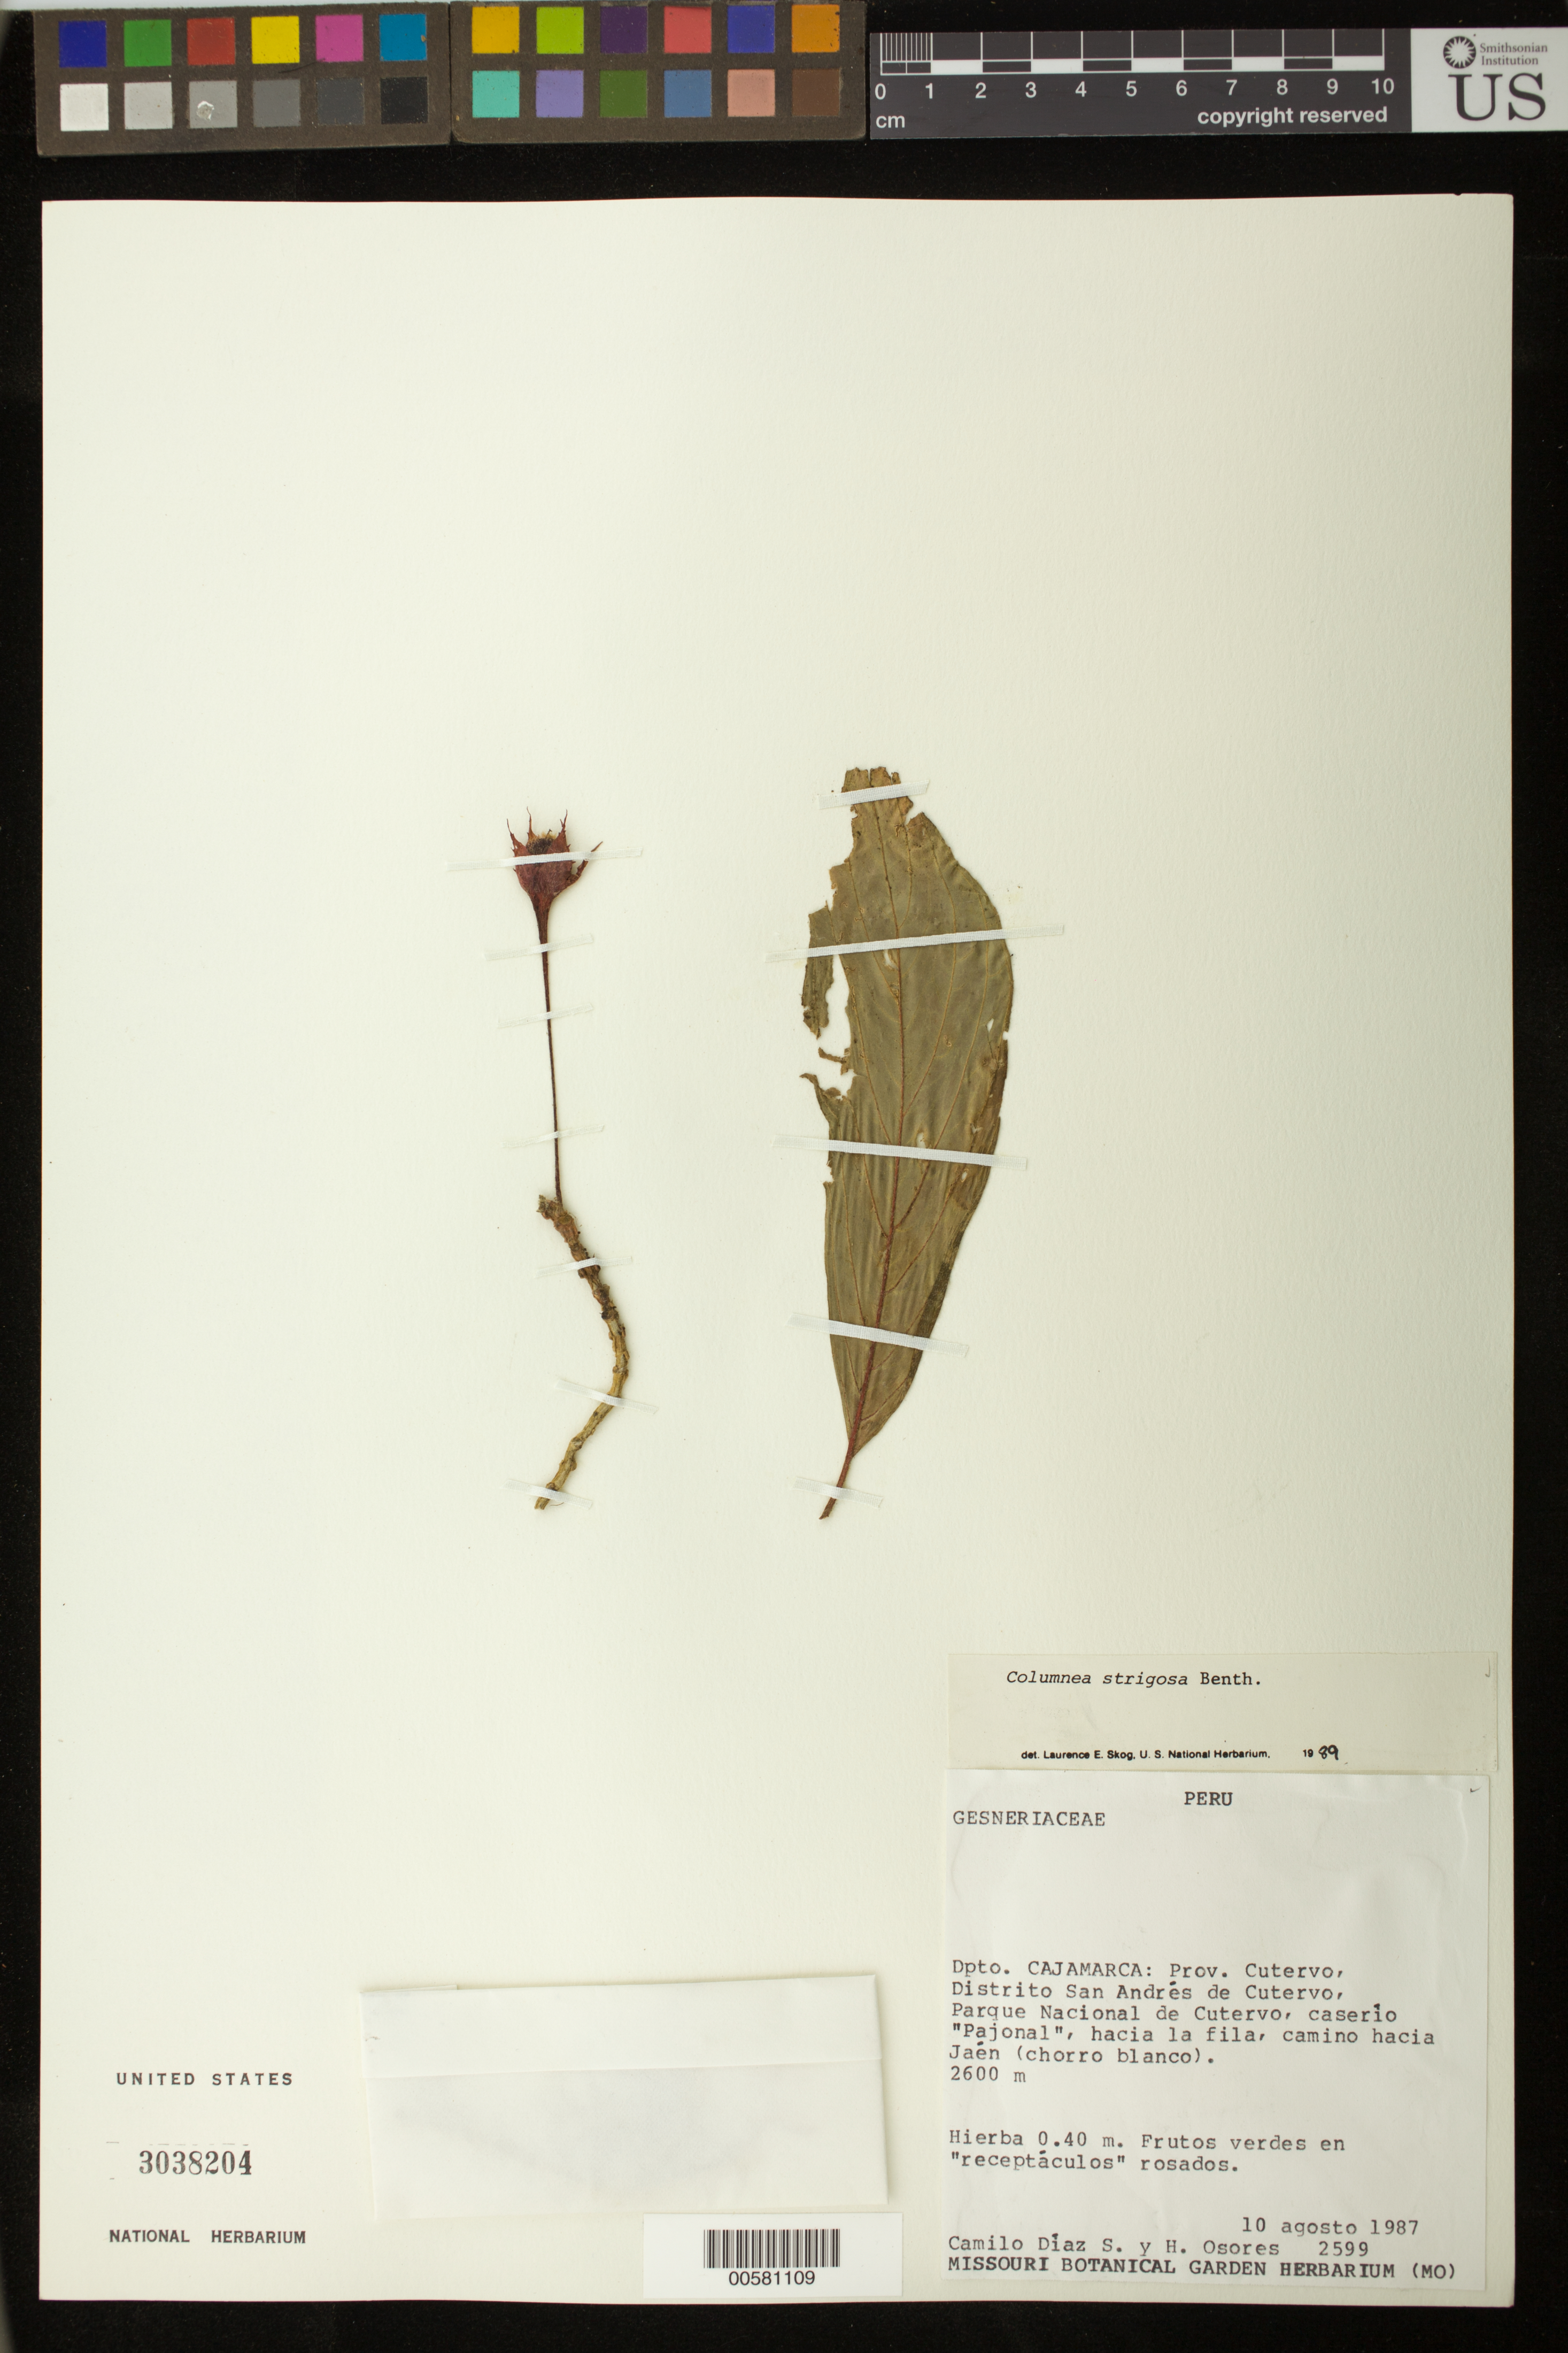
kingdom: Plantae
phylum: Tracheophyta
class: Magnoliopsida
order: Lamiales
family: Gesneriaceae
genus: Columnea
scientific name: Columnea strigosa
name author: Benth.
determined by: Clark, J. L., (SEL), The Marie Selby Botanical Garden (UNITED STATES)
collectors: C. Díaz S. & H. Osores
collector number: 2599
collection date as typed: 10 Aug 1987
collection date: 1987-08-10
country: Peru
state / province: Cajamarca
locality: Prov. Cutervo, Dtto. San Andrés de Cutervo; Parque Nacional de Cutervo, caserío "Pajonal", hacia la fila, camino hacia Jaén (chorro blanco)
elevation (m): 2600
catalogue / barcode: US 3038204